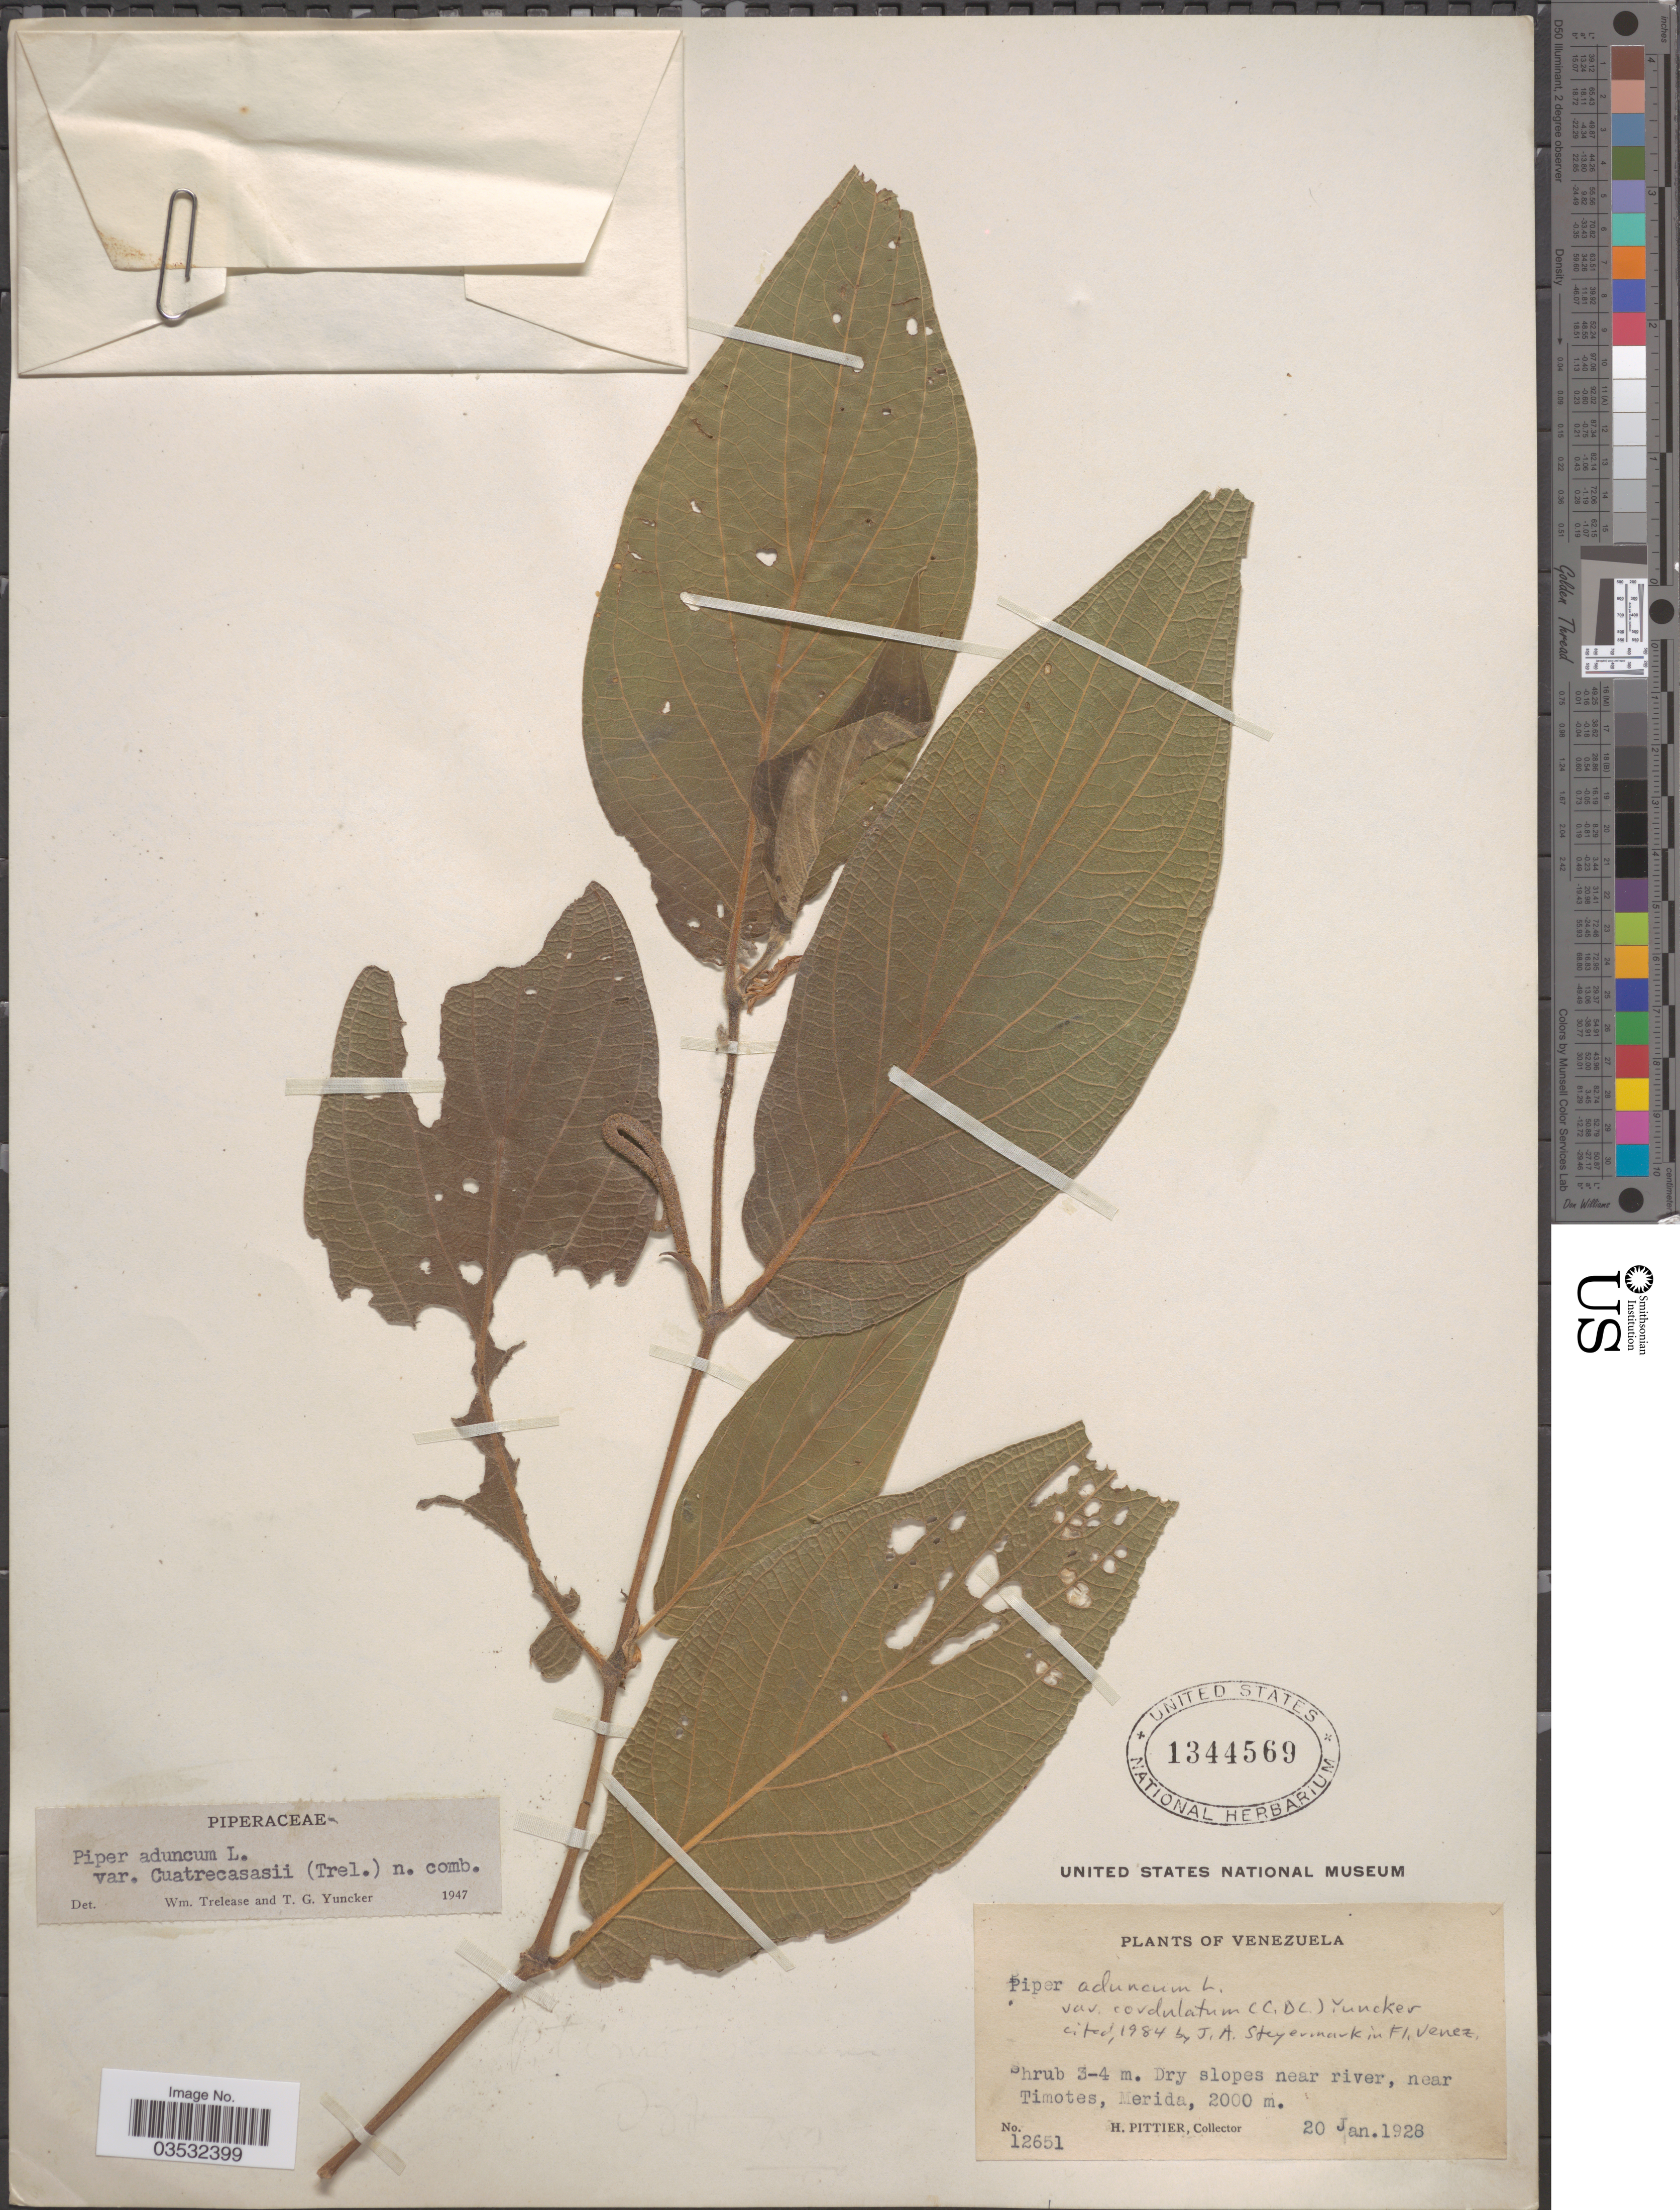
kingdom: Plantae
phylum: Tracheophyta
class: Magnoliopsida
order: Piperales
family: Piperaceae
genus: Piper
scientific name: Piper aduncum var. cordulatum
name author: L.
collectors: H. F. Pittier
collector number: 12651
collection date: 1928-01-20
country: Venezuela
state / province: Merida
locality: Dry slopes near river, near Timotes.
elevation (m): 2000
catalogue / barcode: US 1344569